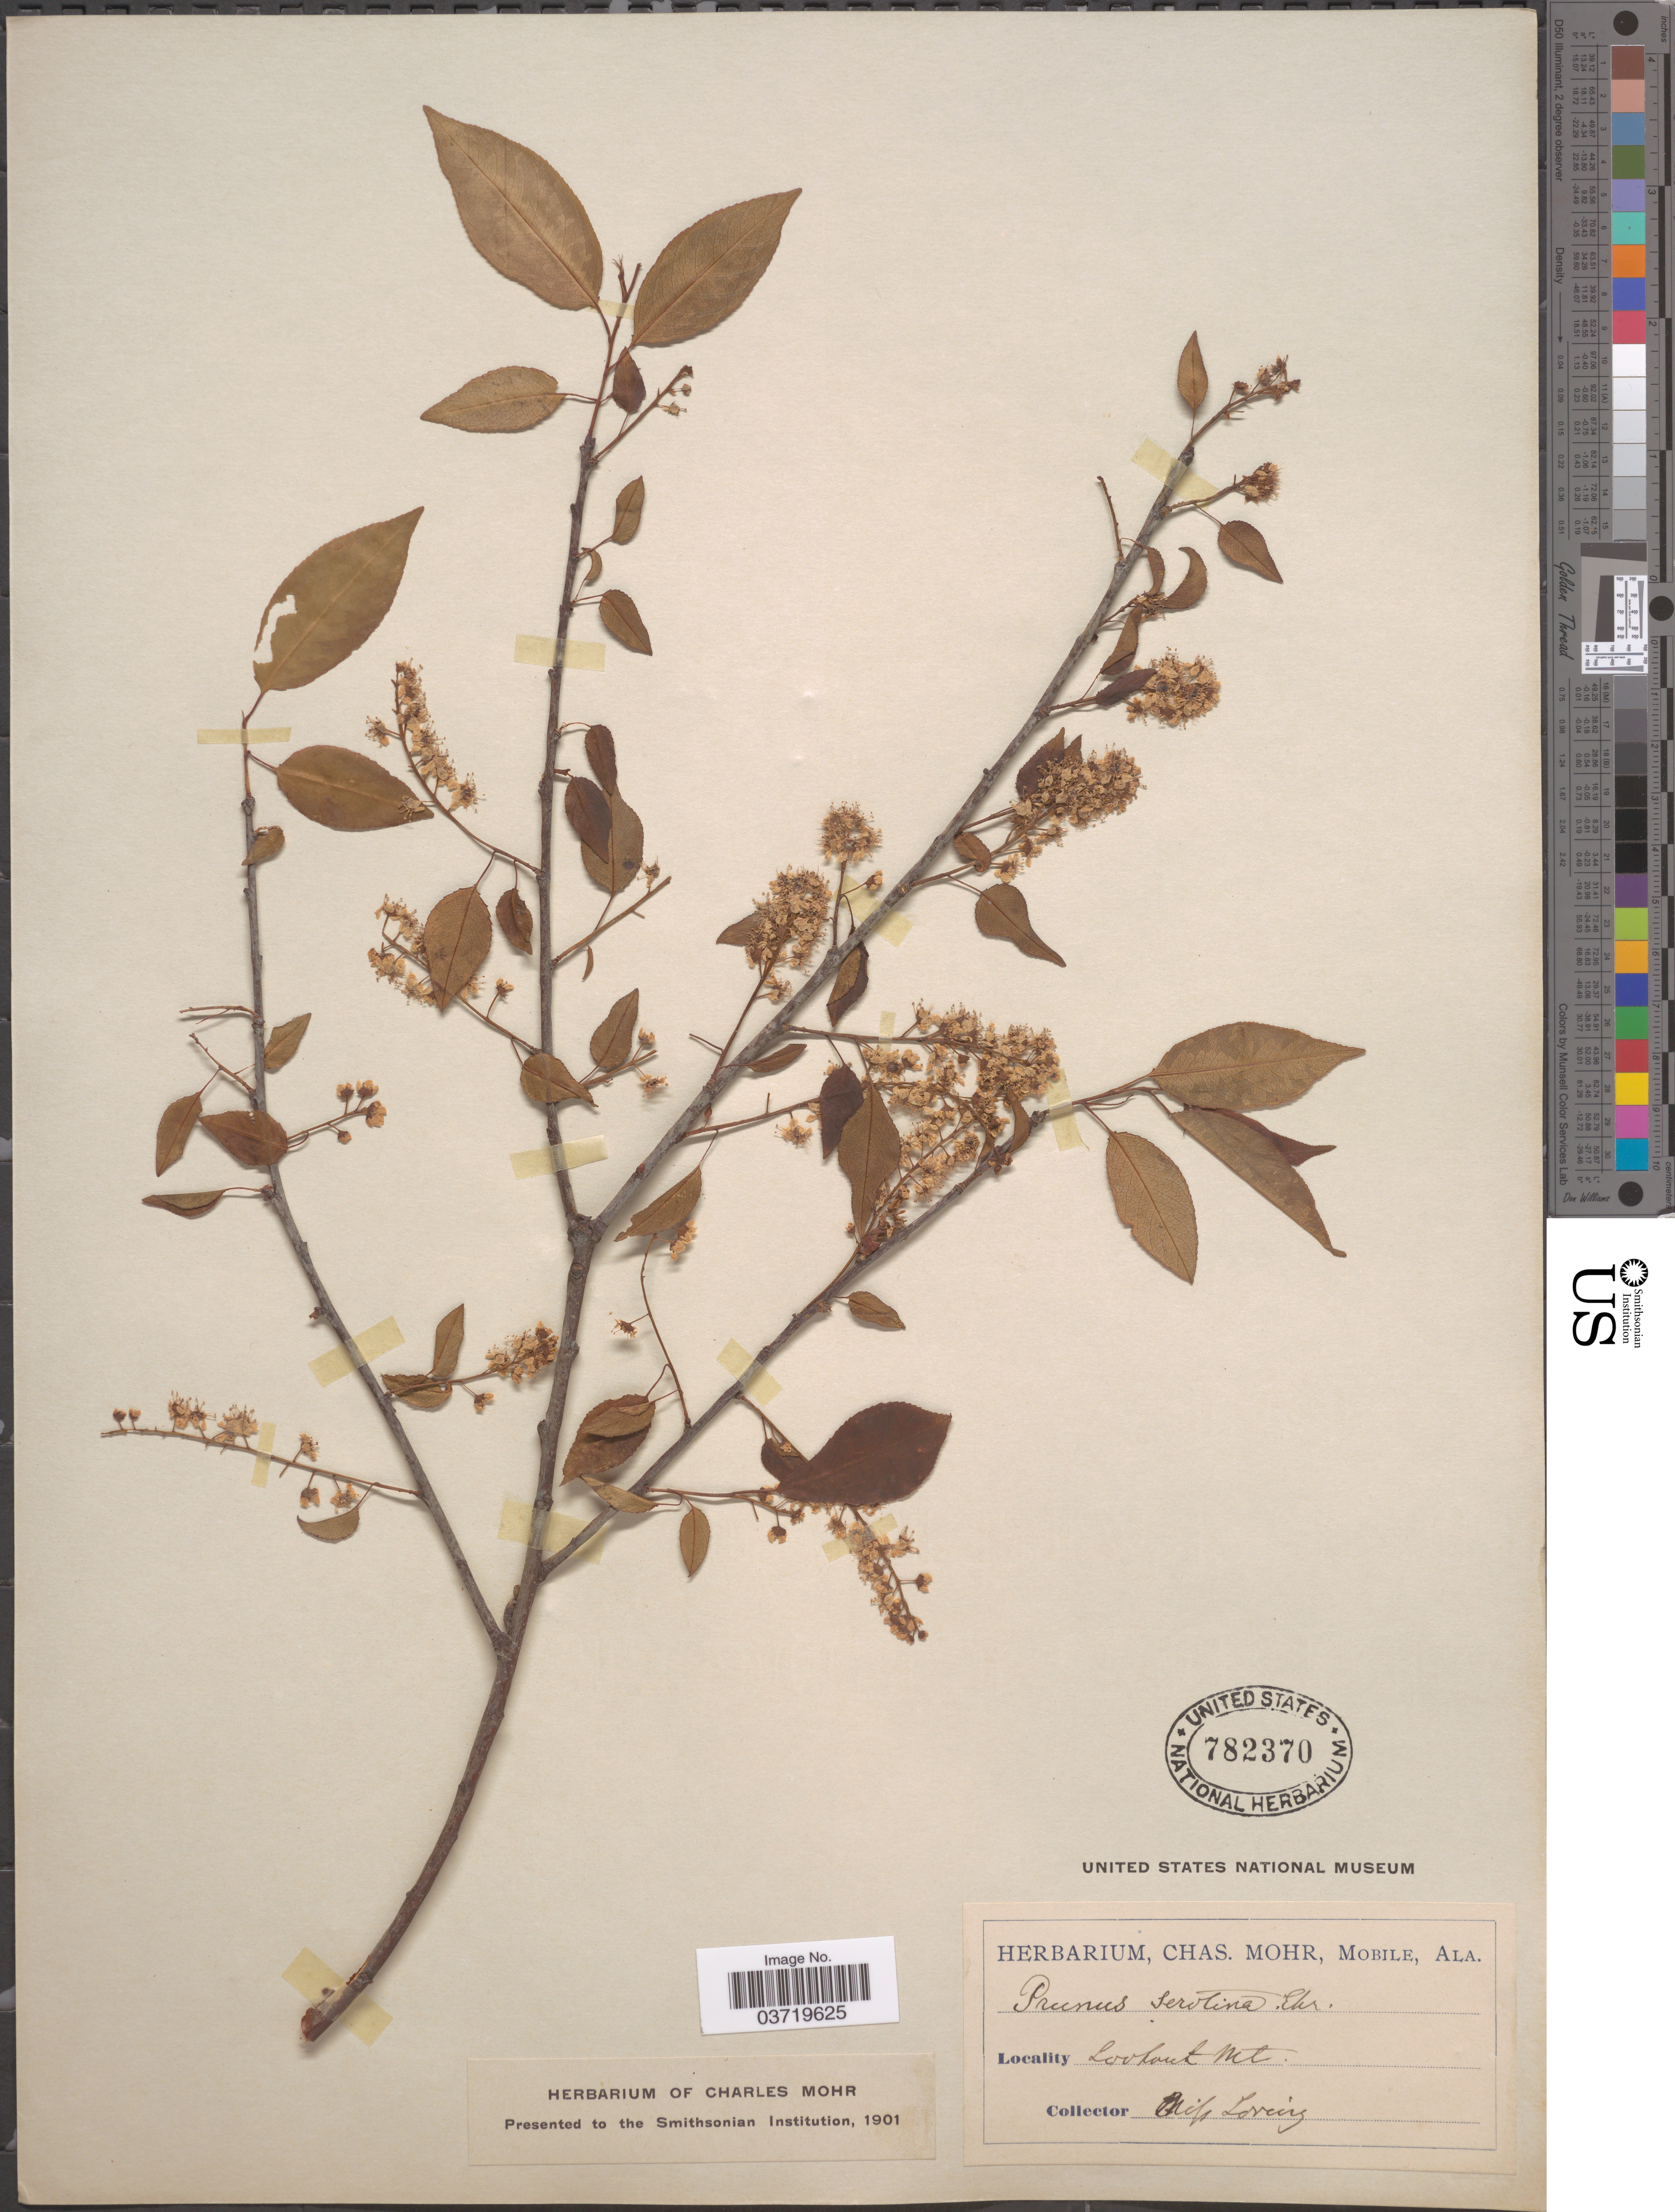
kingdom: Plantae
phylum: Tracheophyta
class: Magnoliopsida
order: Rosales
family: Rosaceae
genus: Prunus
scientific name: Prunus serotina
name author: Ehrh.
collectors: Miss Loring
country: United States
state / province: Alabama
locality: Lookout Mt.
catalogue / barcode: US 782370